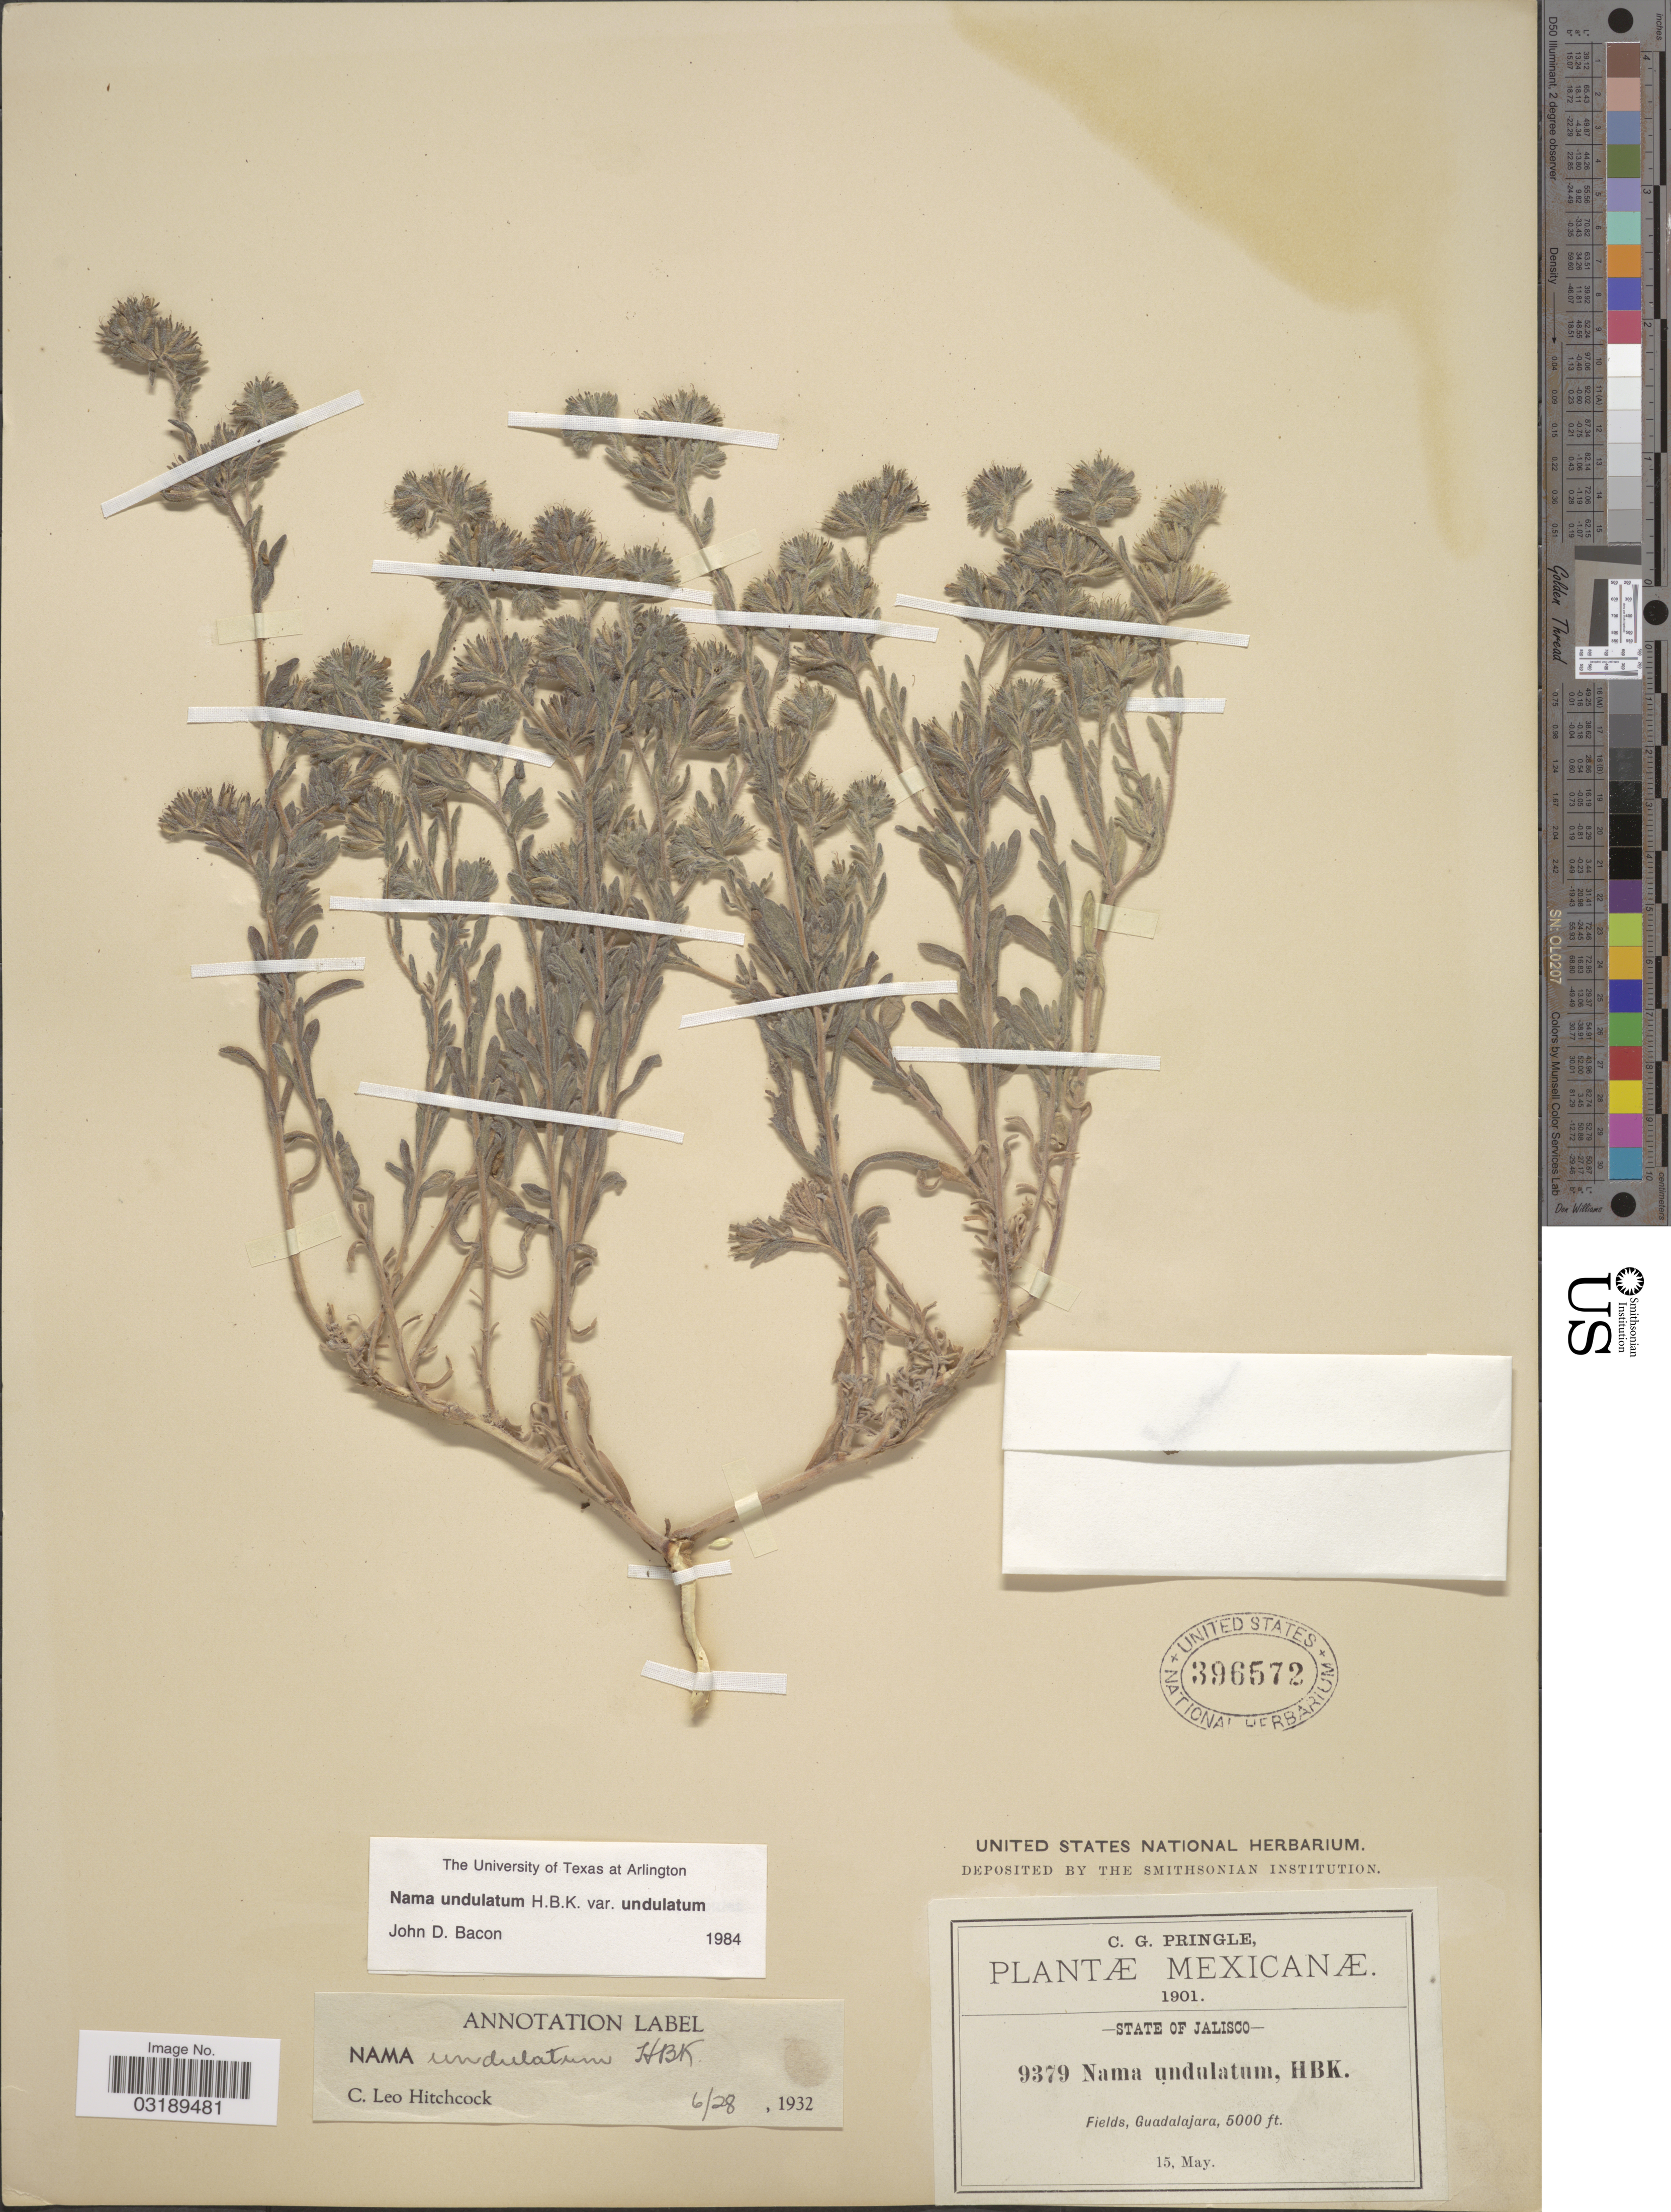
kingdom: Plantae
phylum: Tracheophyta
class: Magnoliopsida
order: Boraginales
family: Namaceae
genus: Nama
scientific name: Nama undulatum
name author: Kunth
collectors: C. G. Pringle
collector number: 9379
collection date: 1901-05-15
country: Mexico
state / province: Jalisco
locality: Fields, Guadalajara.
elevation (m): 1524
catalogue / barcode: US 396572